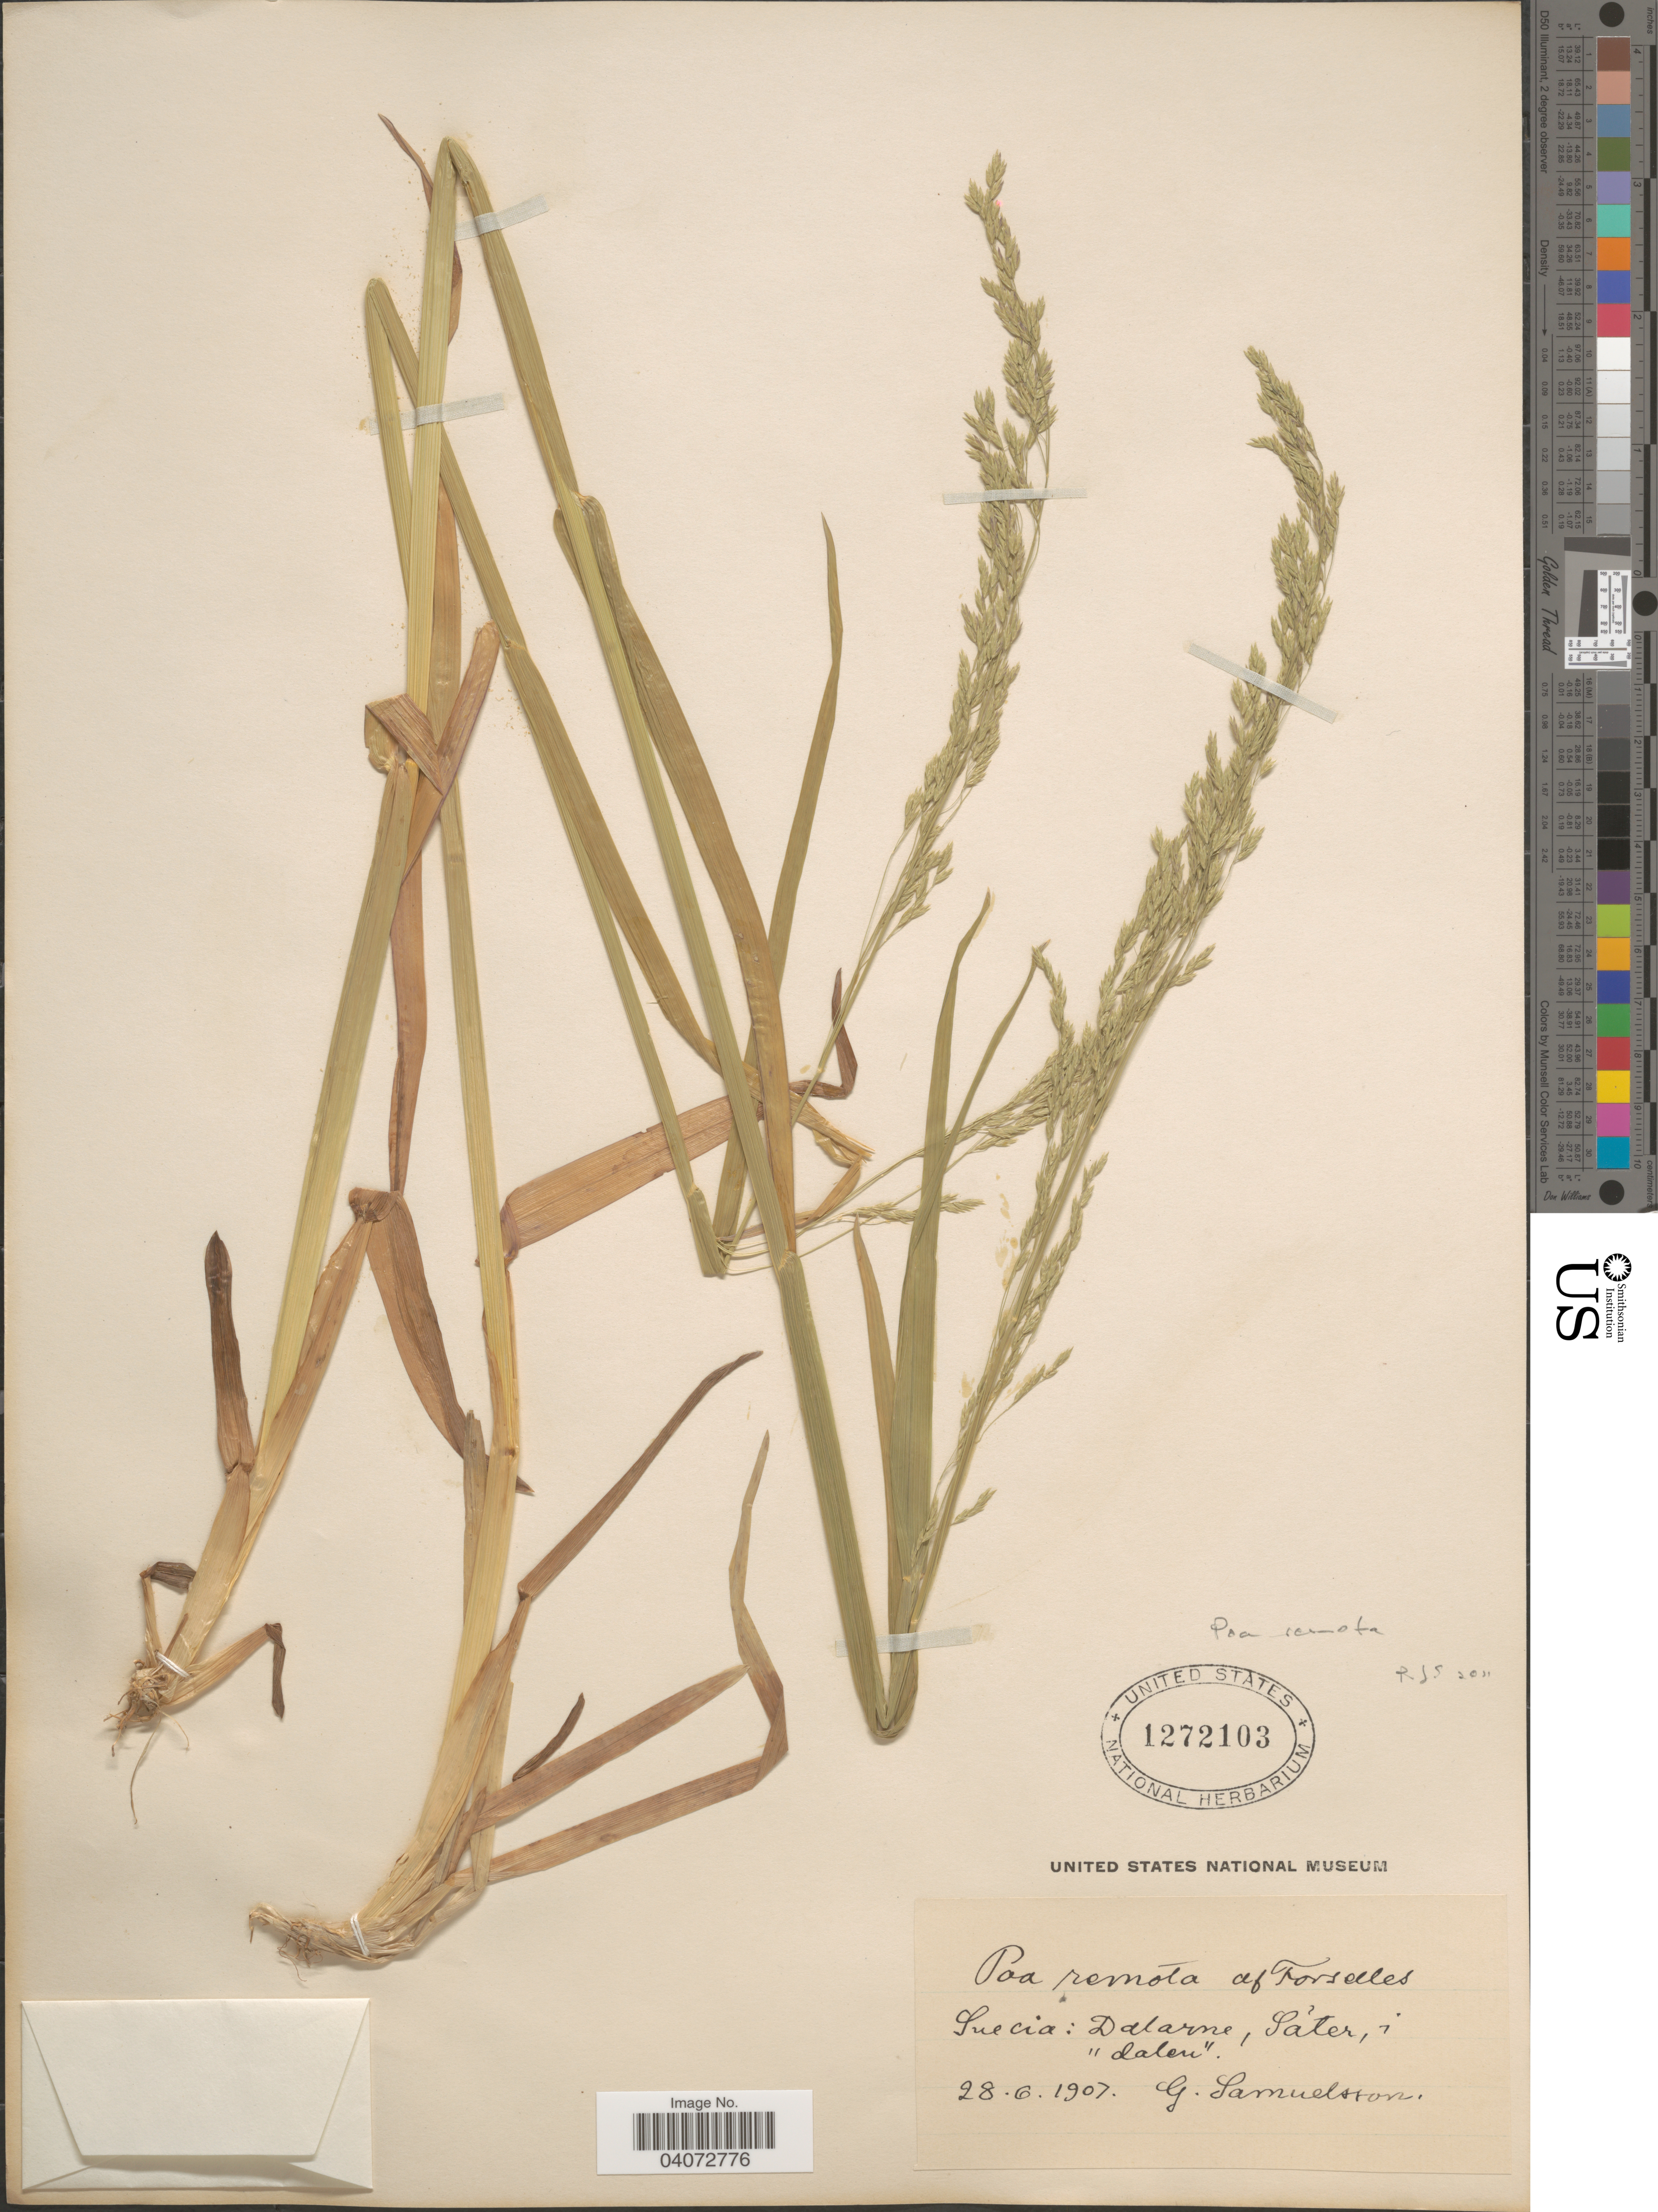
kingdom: Plantae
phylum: Tracheophyta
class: Liliopsida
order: Poales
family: Poaceae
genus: Poa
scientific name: Poa remota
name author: Forselles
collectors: G. Samuelsson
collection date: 1907-06-28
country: Sweden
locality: Suecia. Dalarne, sater, i "dalen".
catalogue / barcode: US 1272103